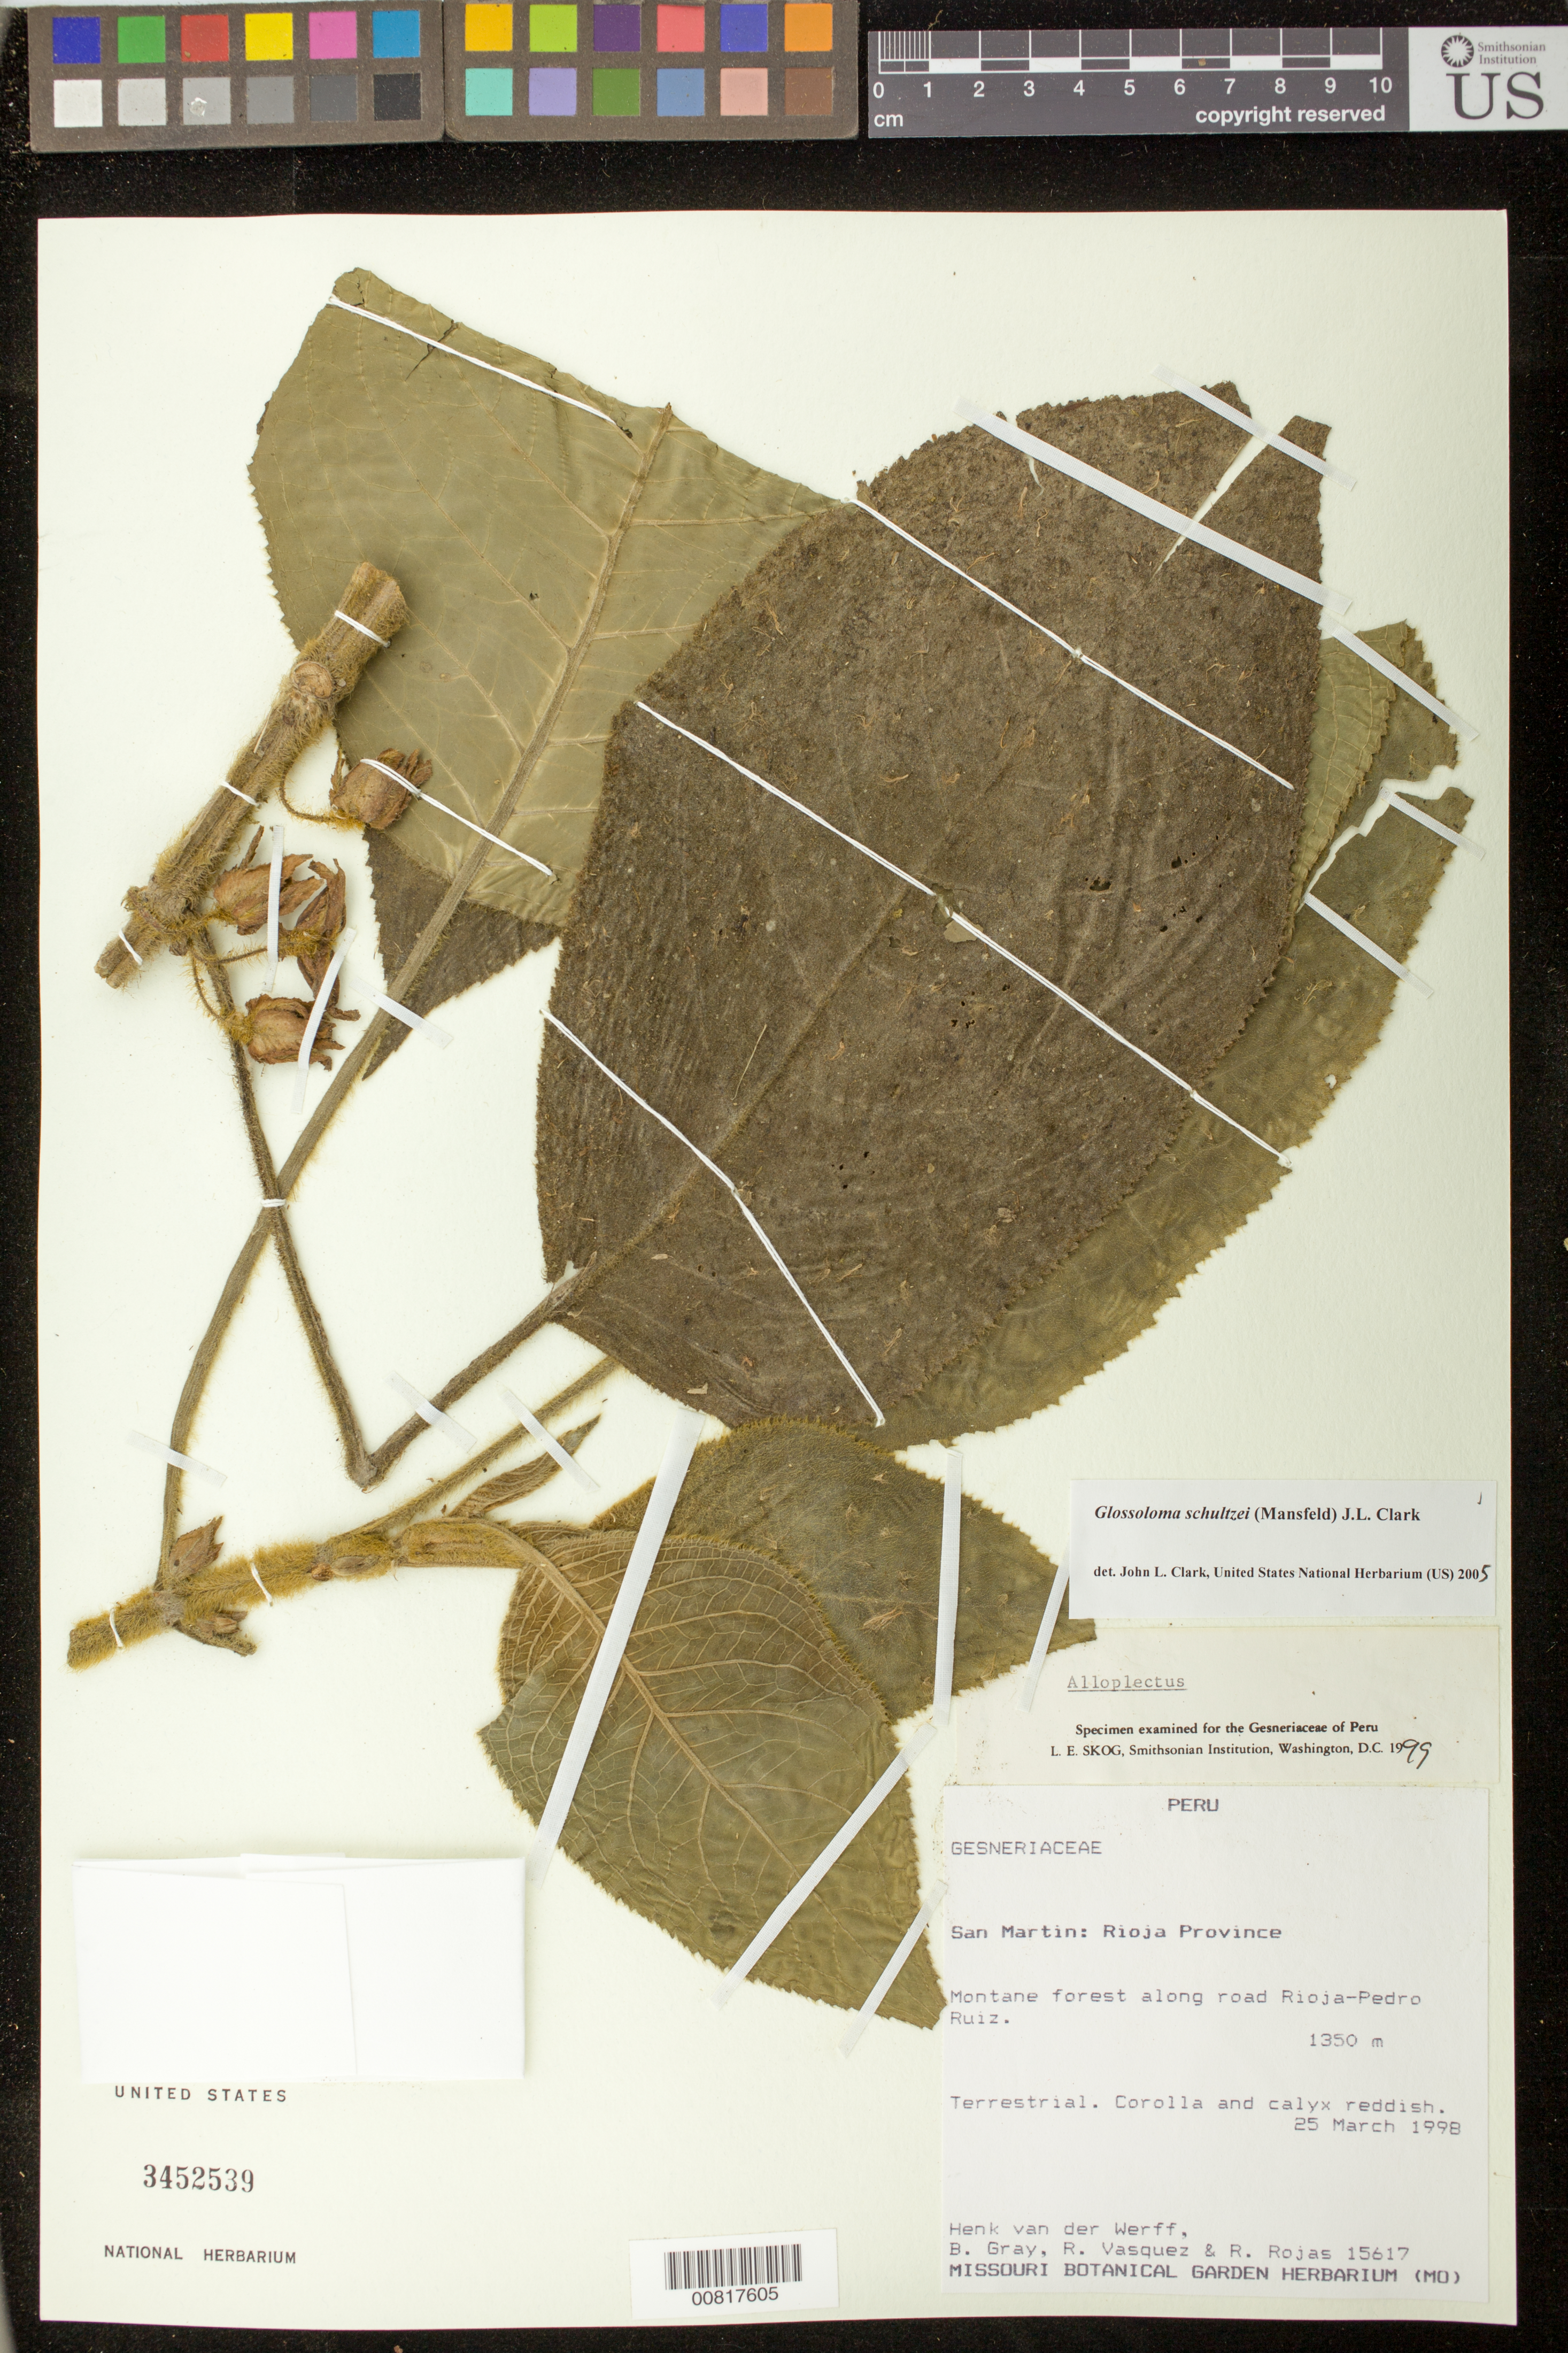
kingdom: Plantae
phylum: Tracheophyta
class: Magnoliopsida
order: Lamiales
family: Gesneriaceae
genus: Glossoloma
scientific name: Glossoloma schultzei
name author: (Mansf.) J.L. Clark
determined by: Clark, J. L., (SEL), The Marie Selby Botanical Garden (UNITED STATES)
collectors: H. van der Werff, B. Gray, R. Vásquez & R. Rojas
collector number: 15617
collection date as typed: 25 Mar 1998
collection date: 1998-03-25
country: Peru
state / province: San Martín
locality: San Martín: Rioja Province. Along road Rioja-Pedro Ruiz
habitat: Montane forest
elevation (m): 1350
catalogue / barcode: US 3452539